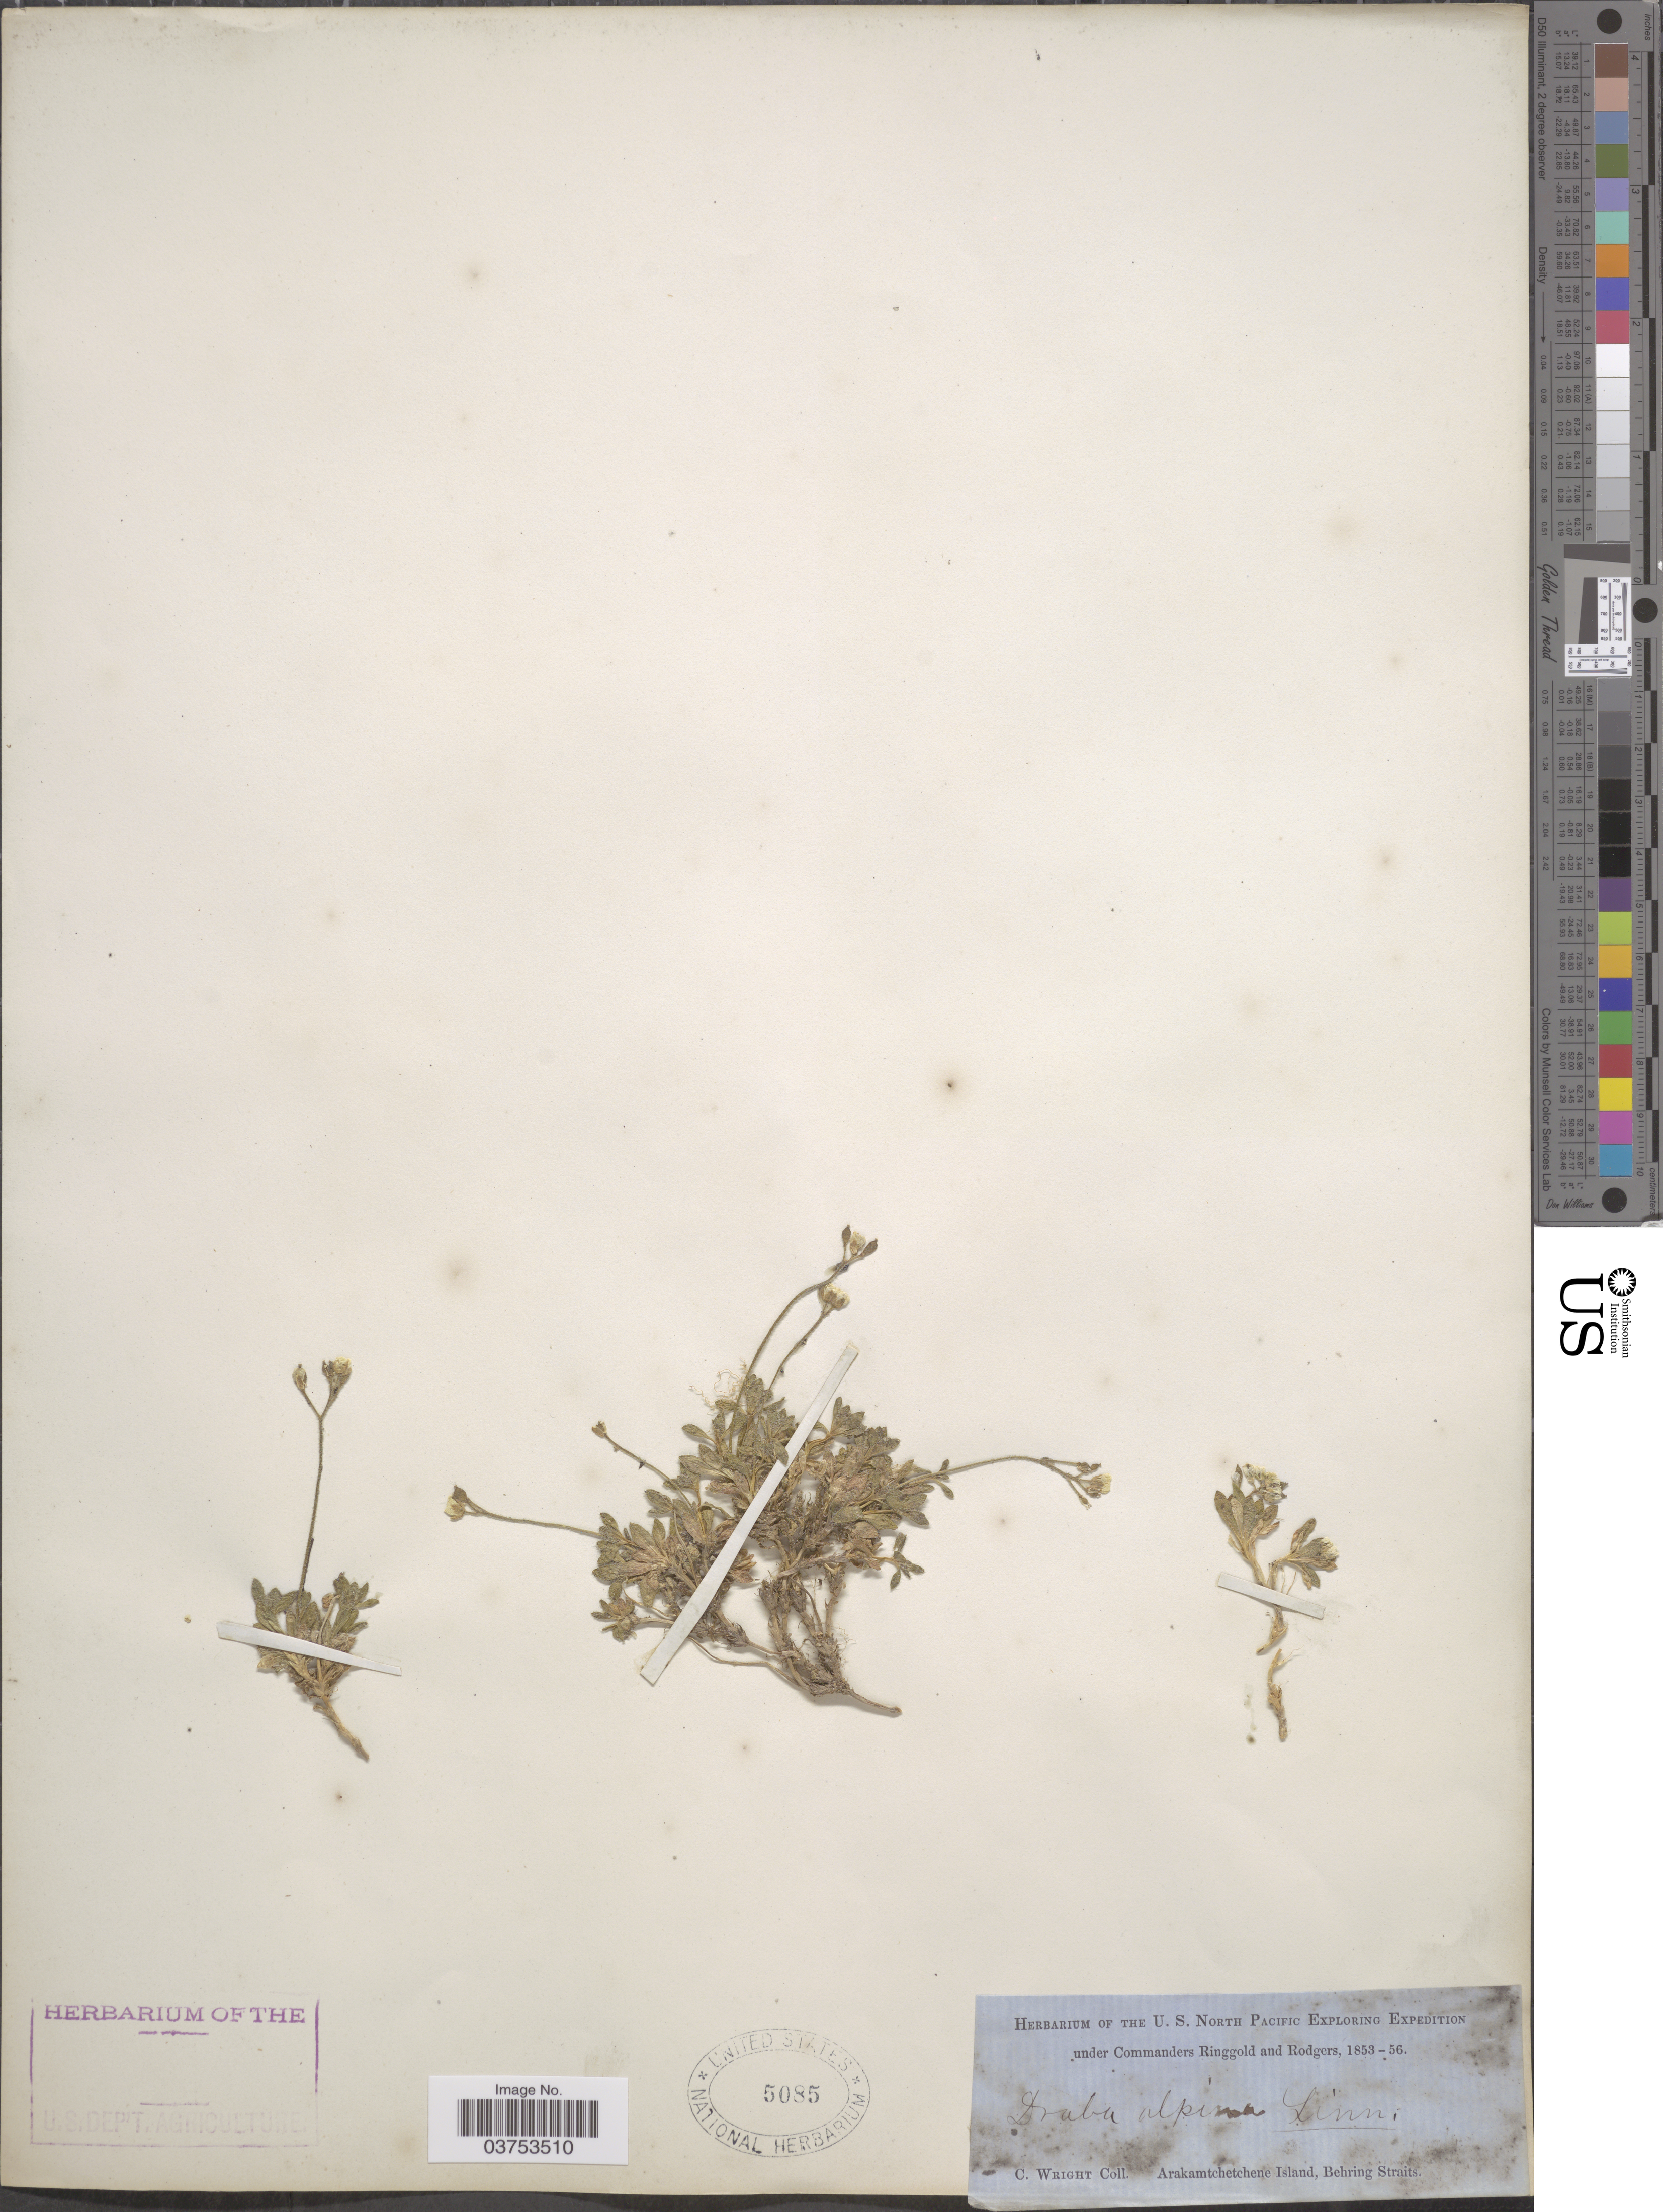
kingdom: Plantae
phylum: Tracheophyta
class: Magnoliopsida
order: Brassicales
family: Brassicaceae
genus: Draba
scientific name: Draba alpina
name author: L.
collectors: C. Wright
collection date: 1853/1856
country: Russian Federation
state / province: Chukotka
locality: Arakamtchetchene Island, Behring Straits.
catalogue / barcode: US 5085